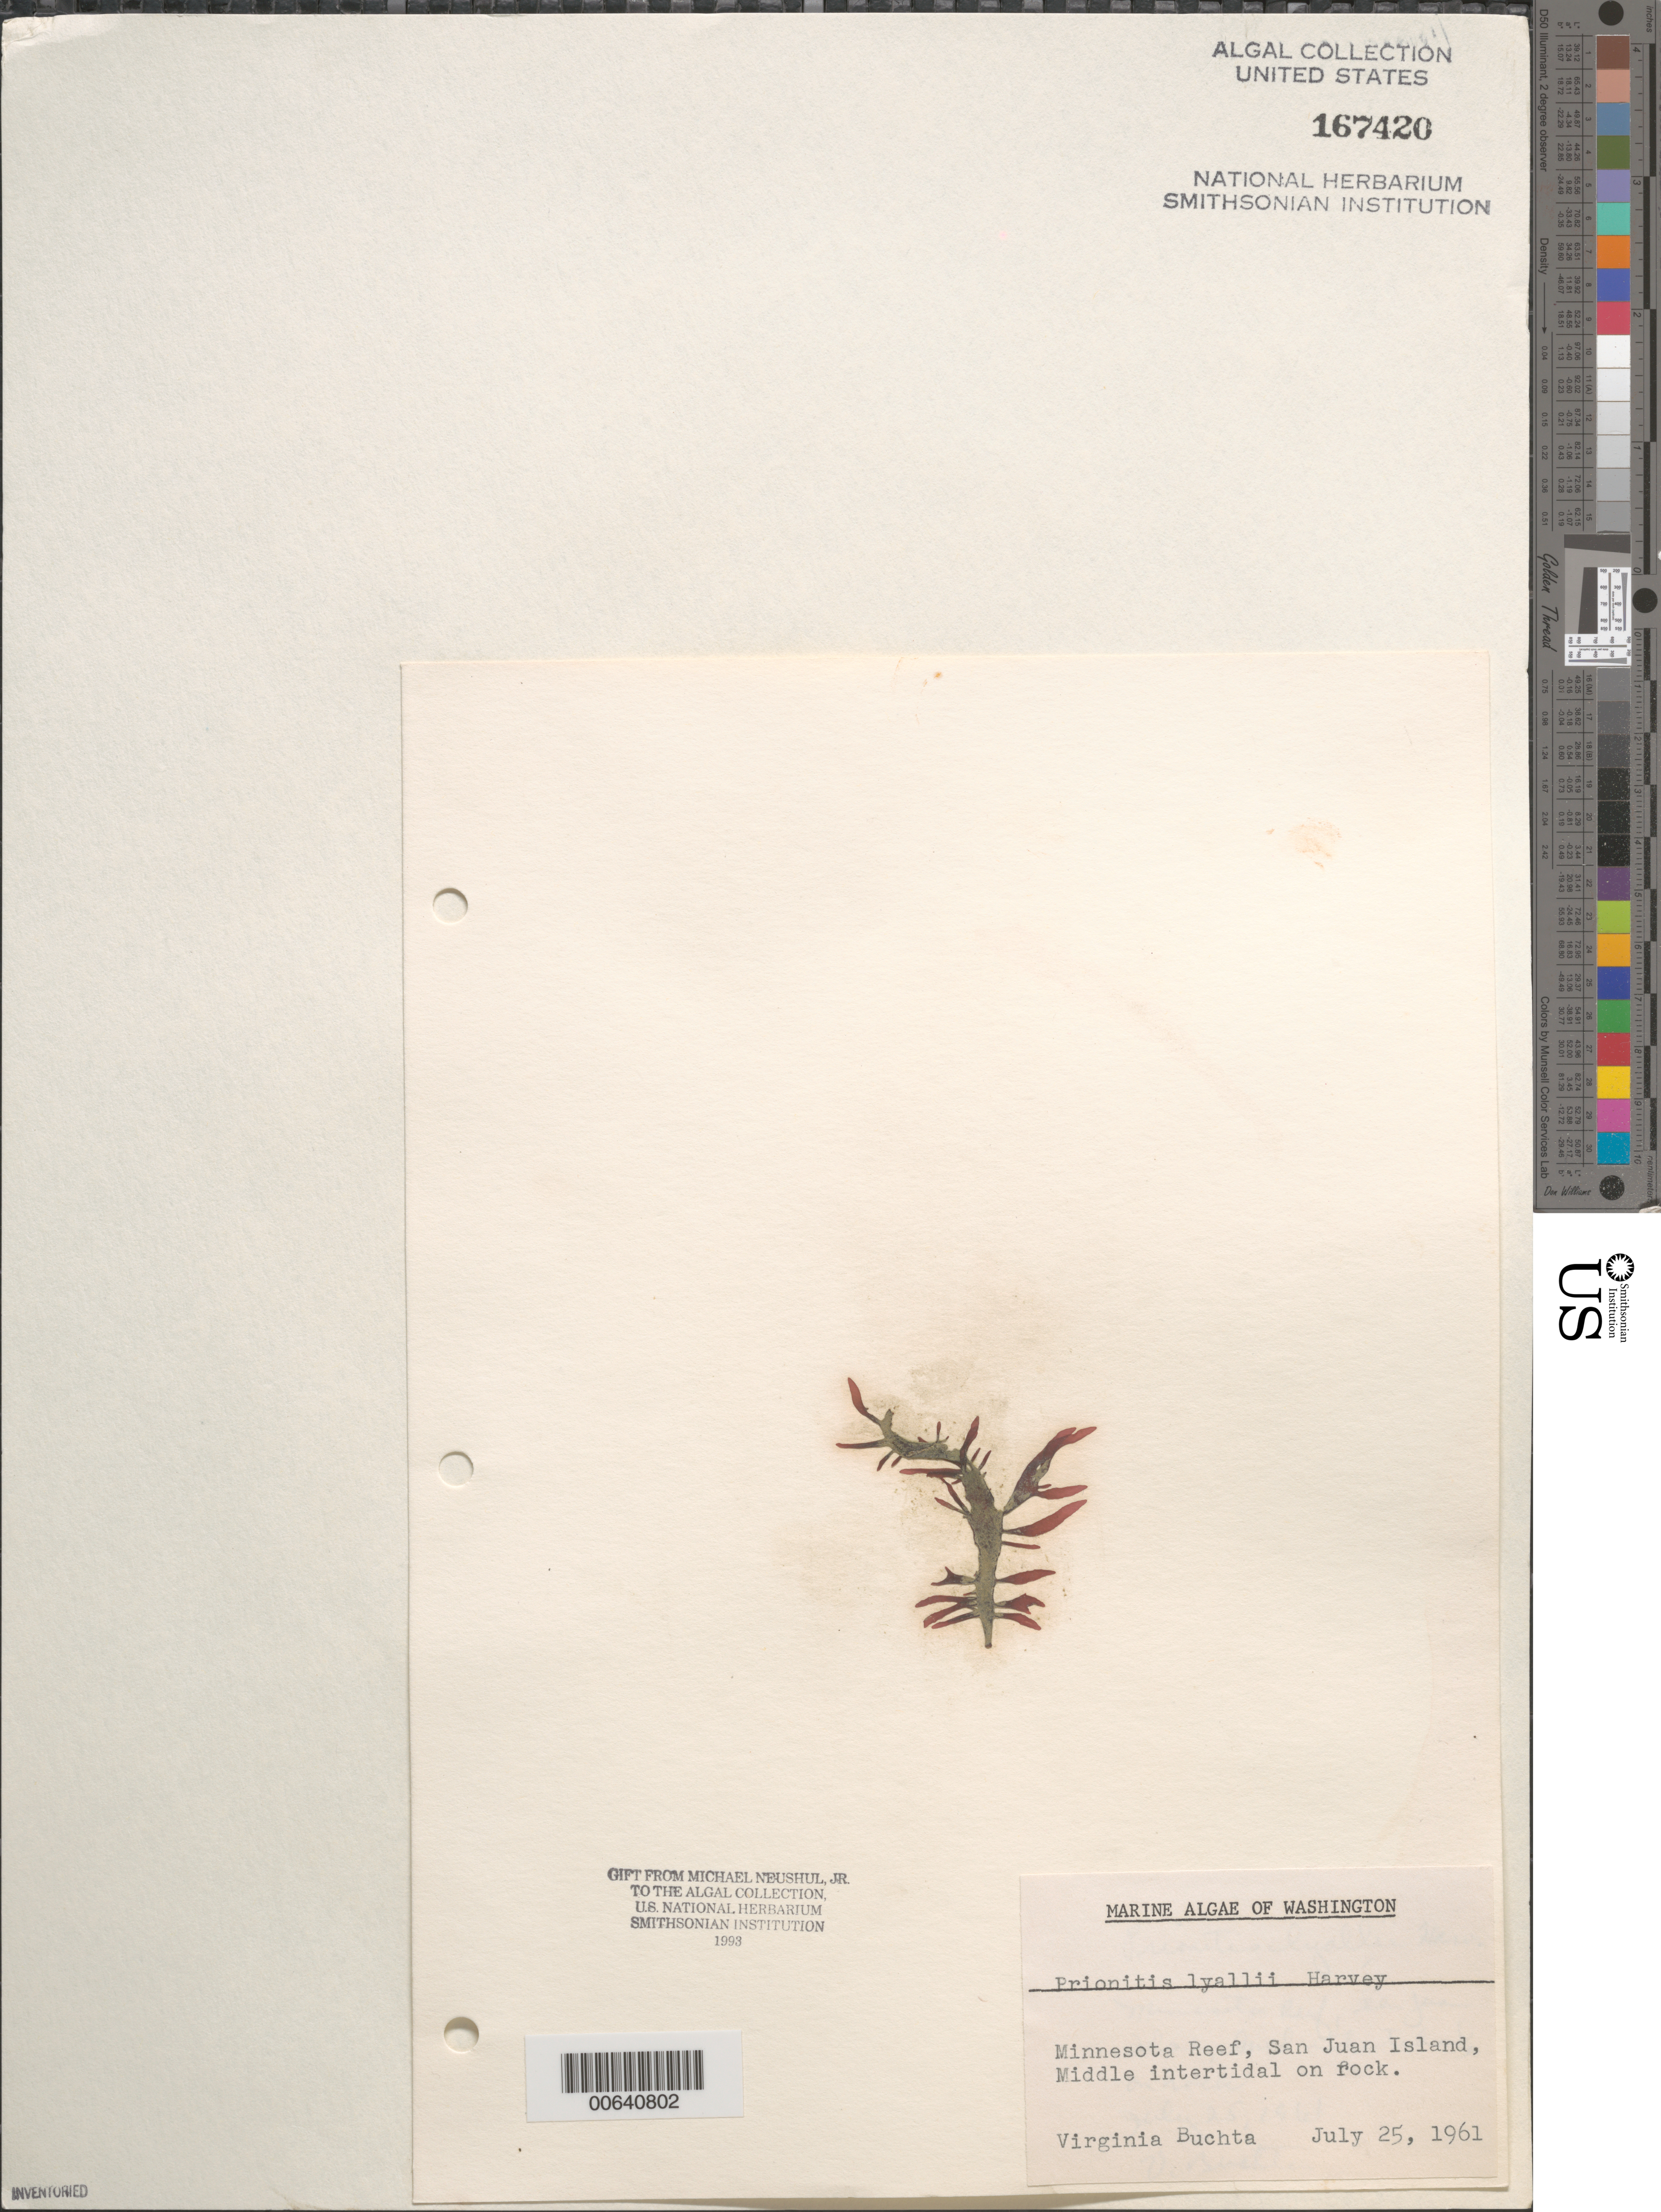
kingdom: Plantae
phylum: Rhodophyta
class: Florideophyceae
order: Cryptonemiales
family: Cryptonemiaceae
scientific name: Prionitis sternbergii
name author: (C. Agardh) J. Agardh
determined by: Algae name updating Project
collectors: V. Buchta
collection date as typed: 25 Jul 1961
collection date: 1961-07-25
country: United States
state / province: Washington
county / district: San Juan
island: San Juan Island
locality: Minnesota Reef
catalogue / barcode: US 167420